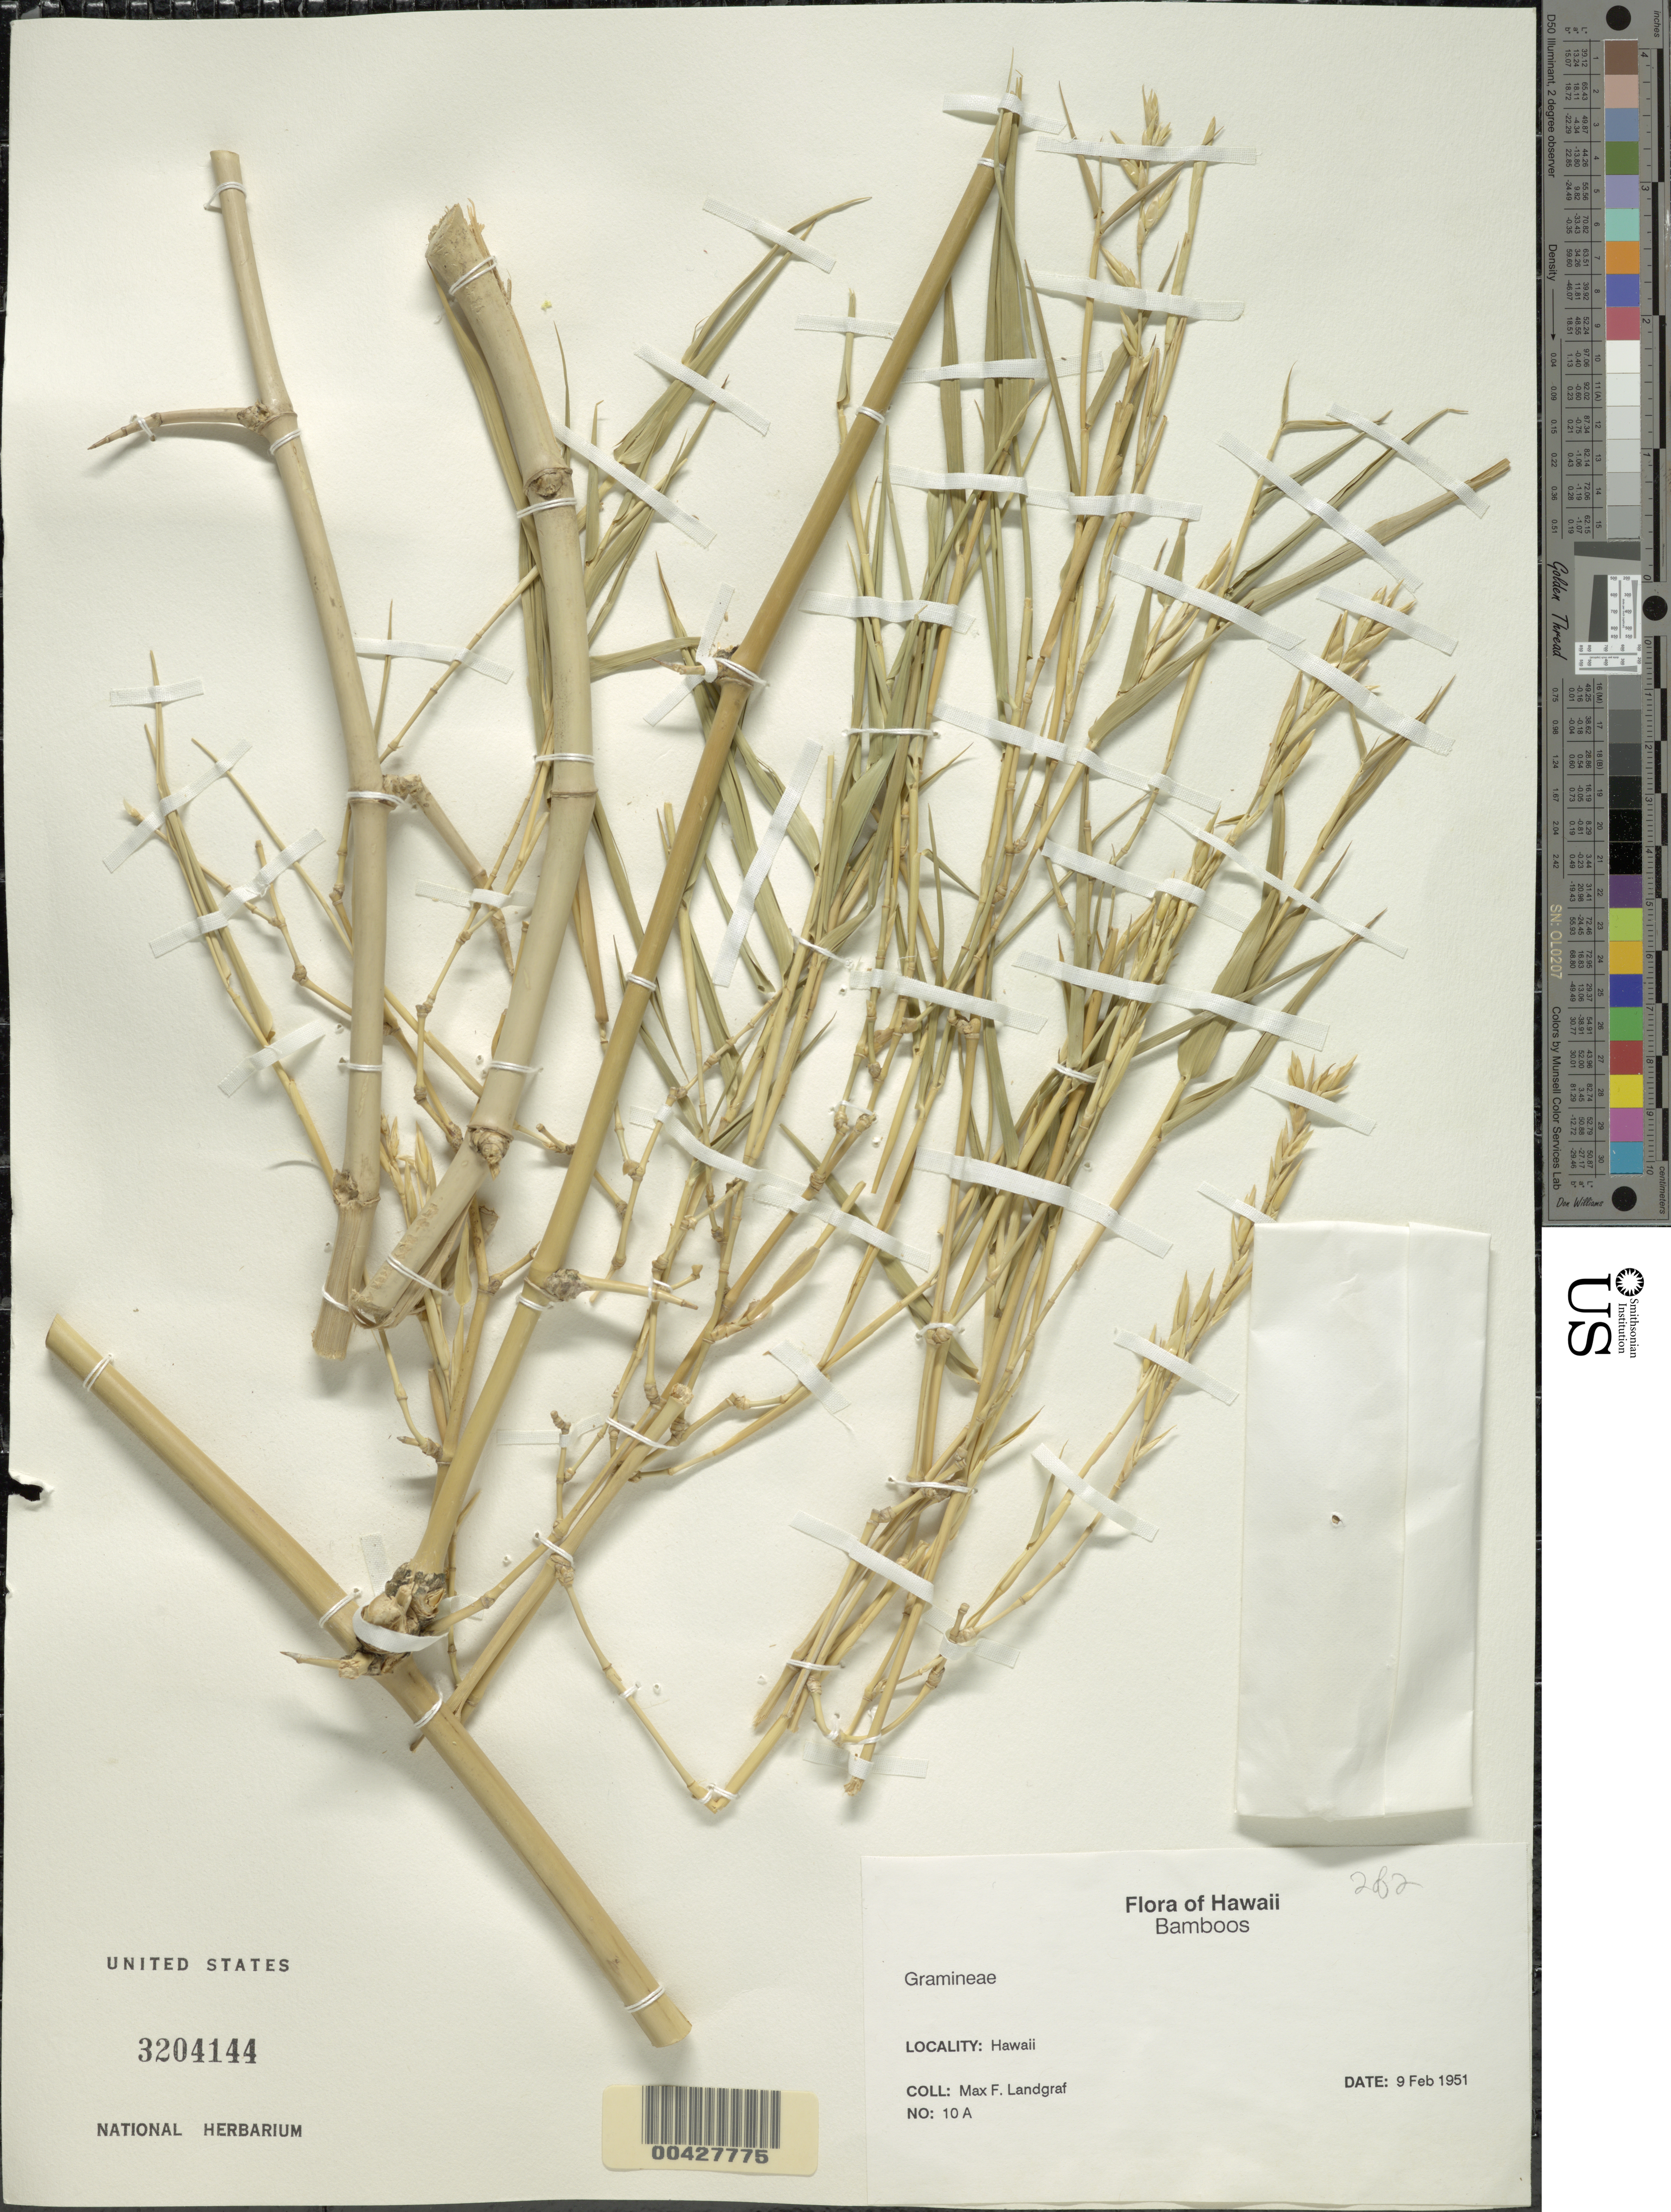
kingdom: Plantae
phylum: Tracheophyta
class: Liliopsida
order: Poales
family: Poaceae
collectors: M. Landgraf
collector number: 10a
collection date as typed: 09 Feb 1951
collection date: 1951-02-09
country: United States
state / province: Hawaii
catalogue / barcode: US 3204144